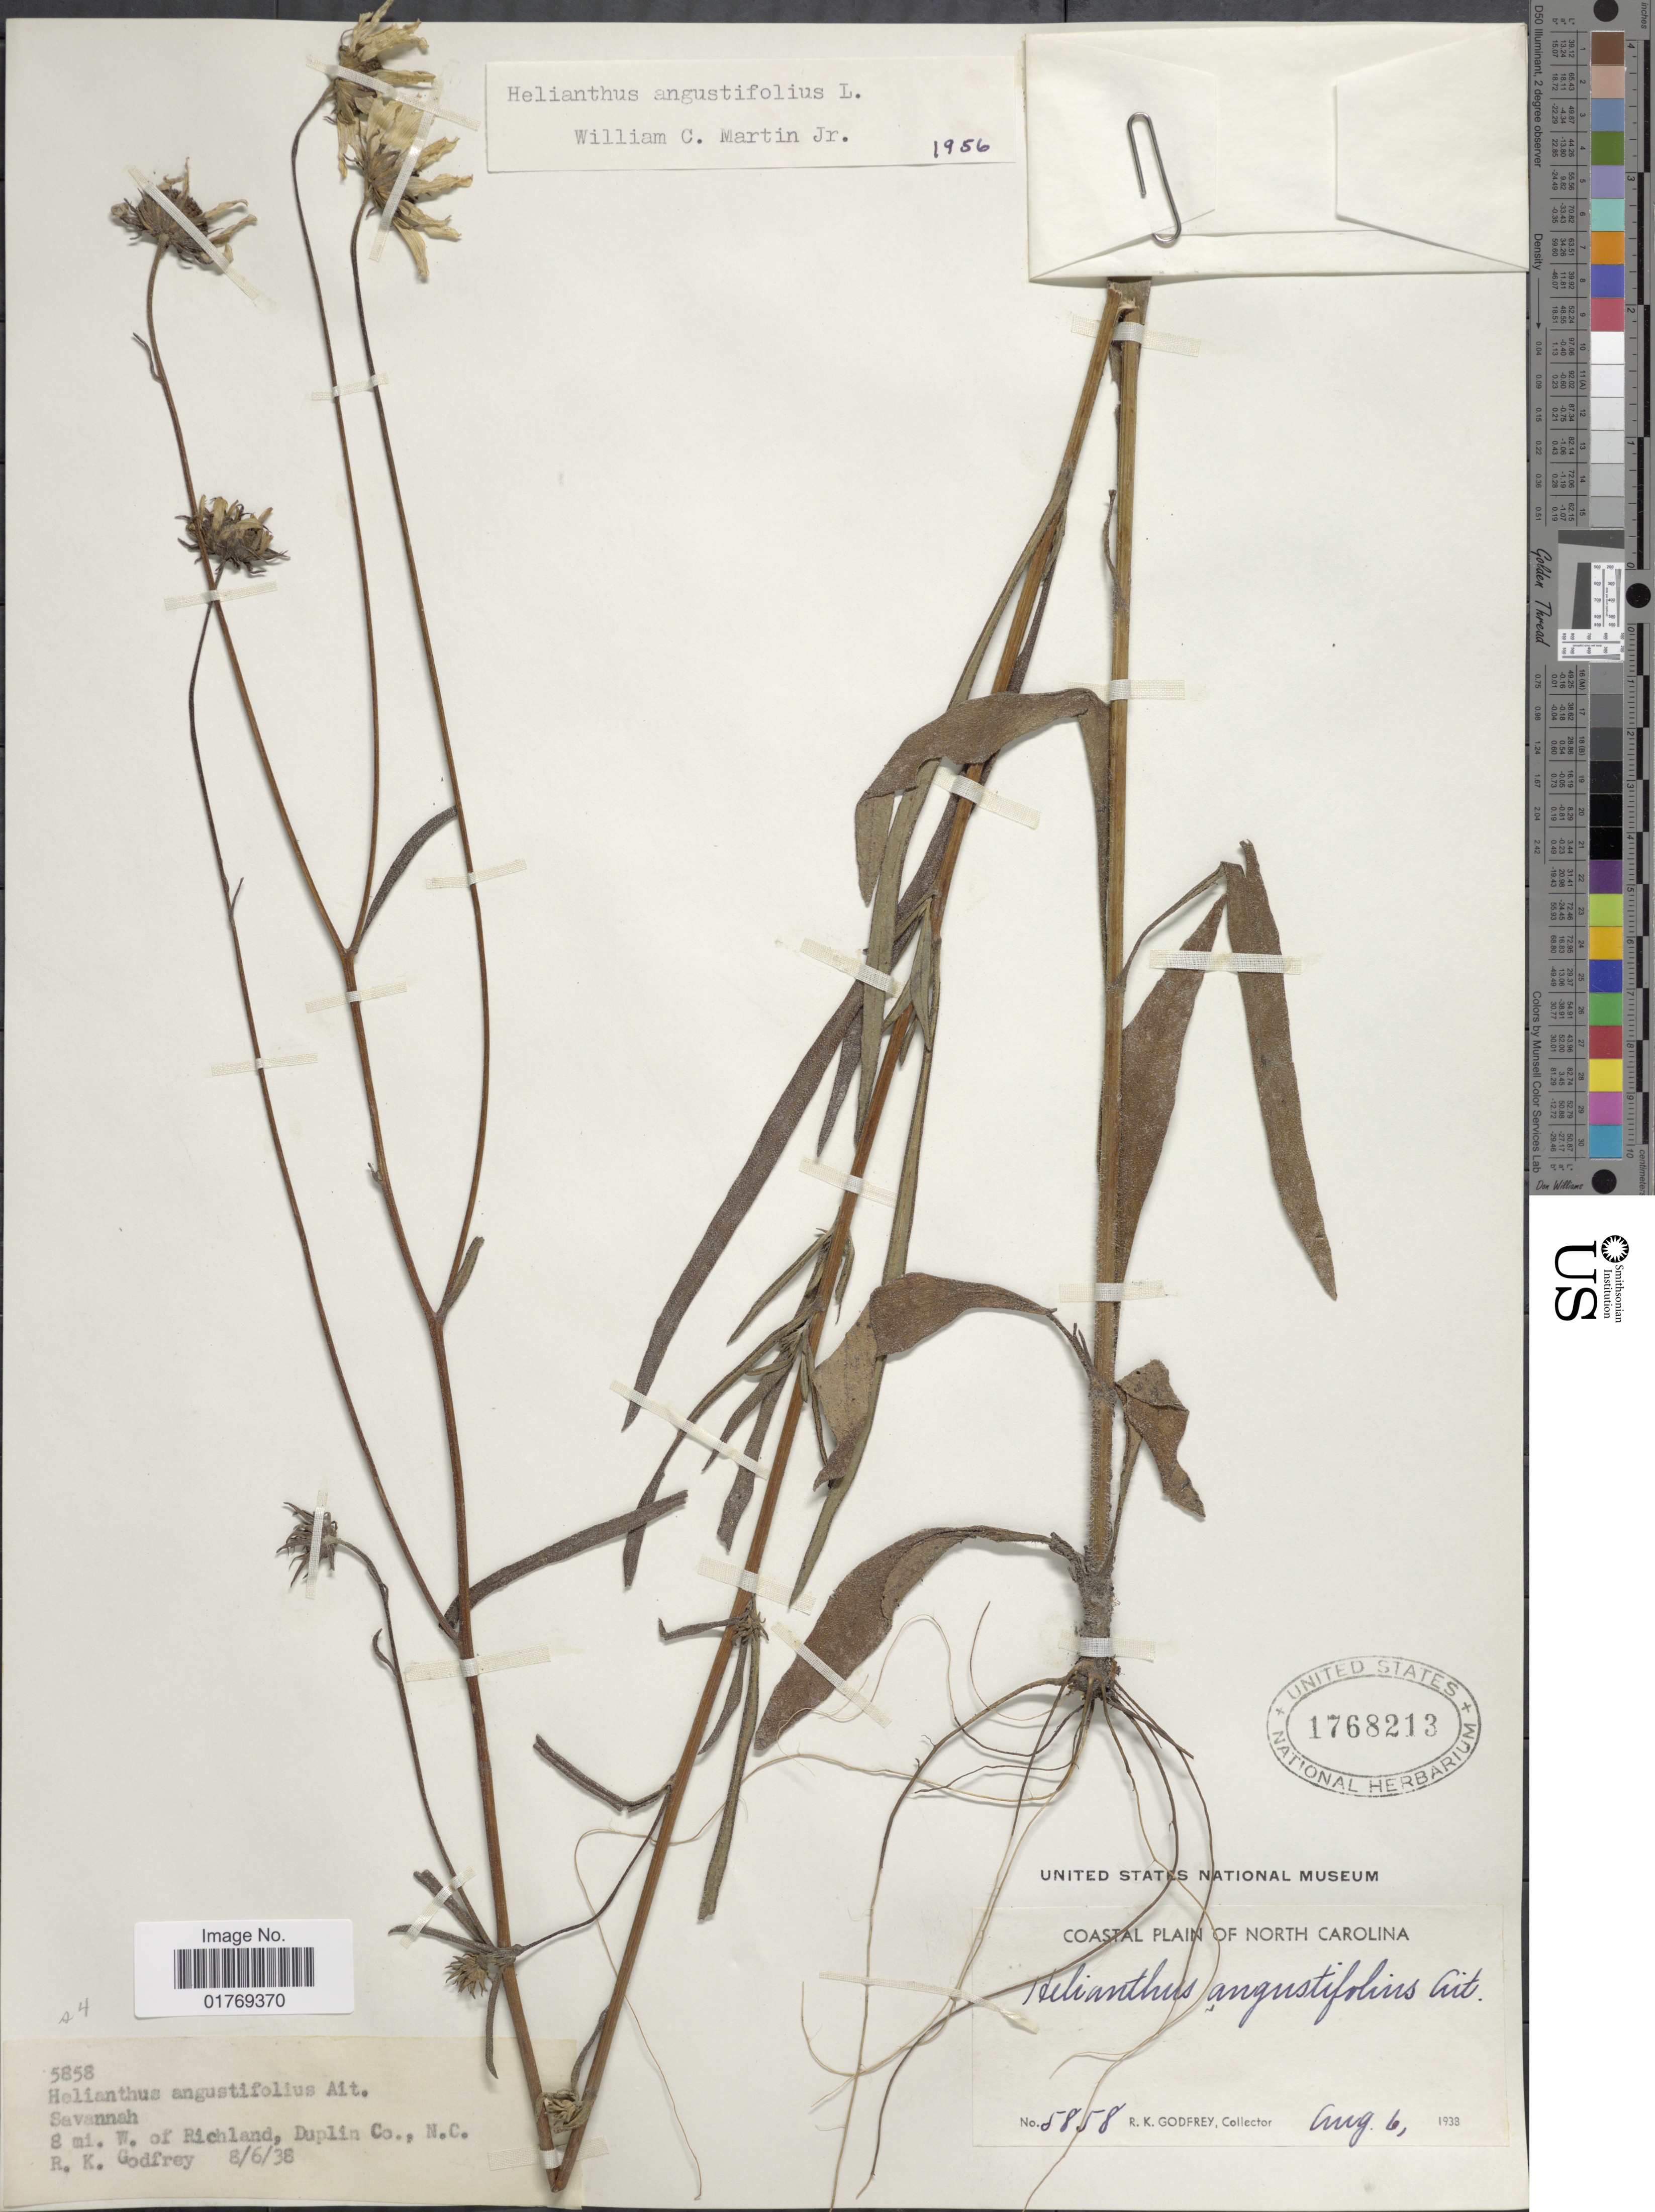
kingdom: Plantae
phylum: Tracheophyta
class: Magnoliopsida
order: Asterales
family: Asteraceae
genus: Helianthus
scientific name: Helianthus angustifolius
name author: L.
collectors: R. K. Godfrey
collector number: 5858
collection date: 1938-08-06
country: United States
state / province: North Carolina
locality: Savannah. 8 mi. W. of Richland, Duplin Co.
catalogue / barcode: US 1768213